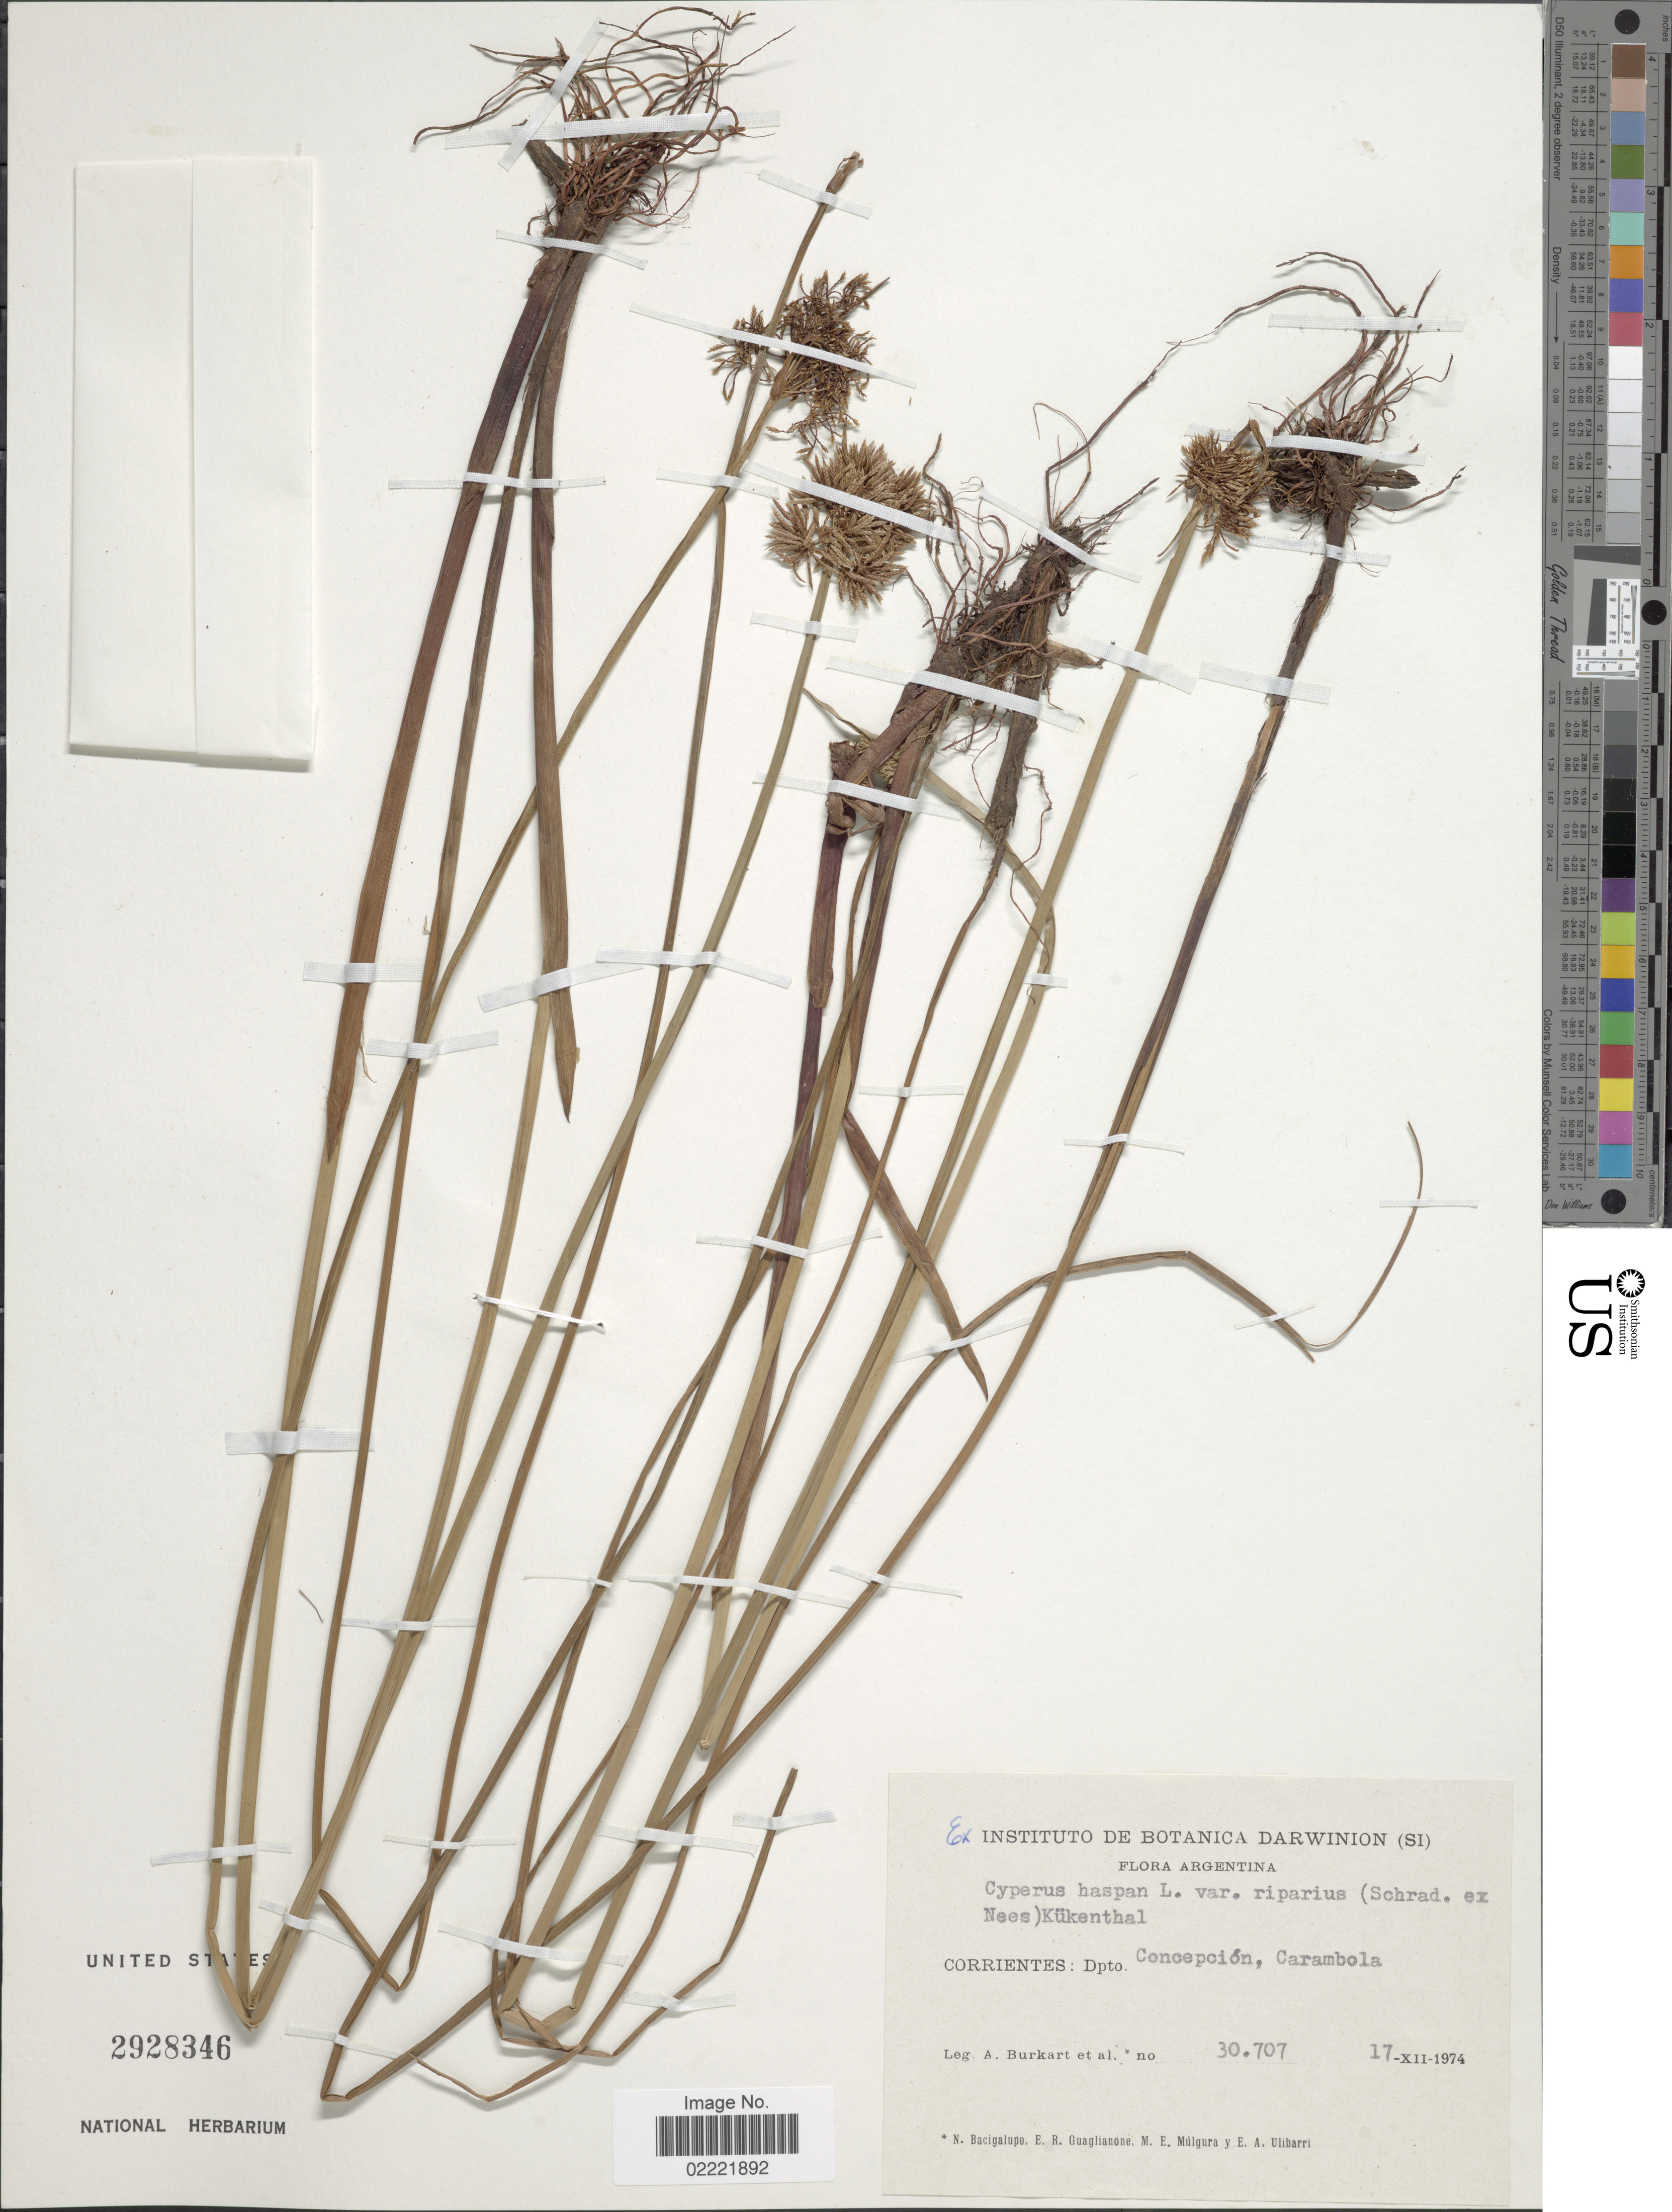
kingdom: Plantae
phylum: Tracheophyta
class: Liliopsida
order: Poales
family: Cyperaceae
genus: Cyperus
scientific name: Cyperus haspan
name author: L.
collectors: A. E. Burkart, N. M. Bacigalupo, E. R. Guaglianone, M. Mulgura & E. A. Ulibarri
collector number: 30707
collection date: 1974-12-17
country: Argentina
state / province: Corrientes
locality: Dpto. Concepcion, Carambola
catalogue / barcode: US 2928346